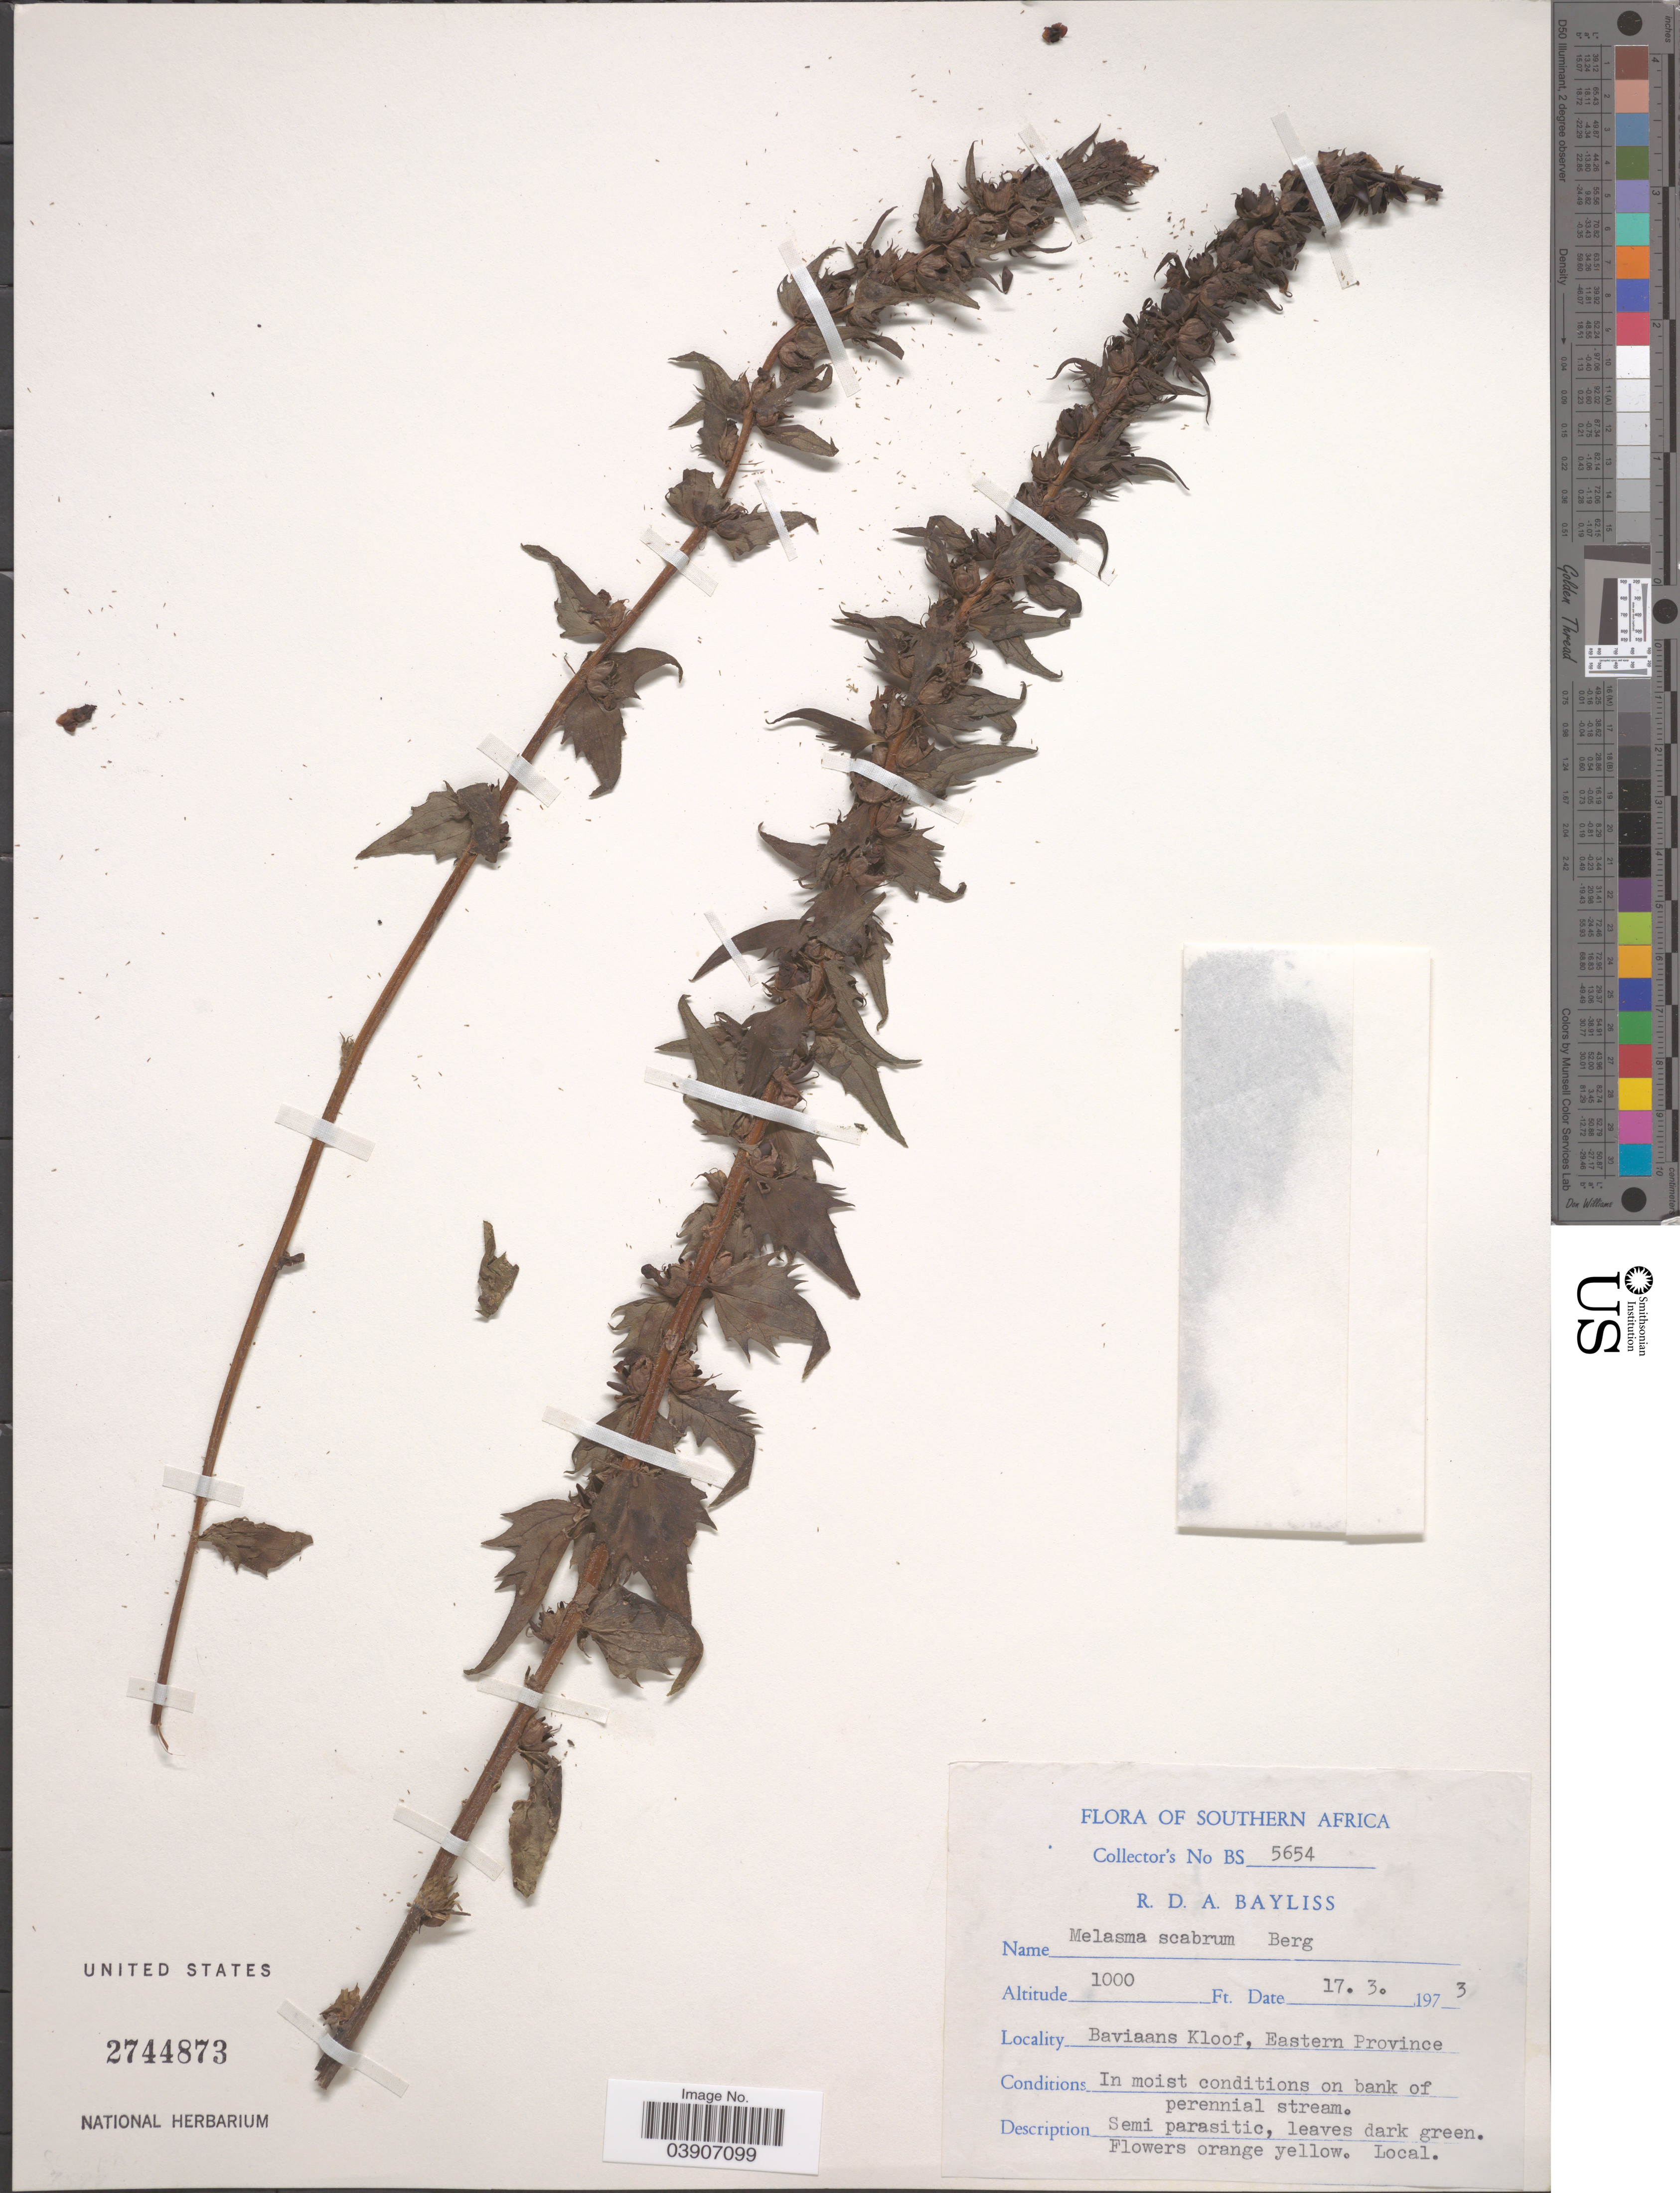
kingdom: Plantae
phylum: Tracheophyta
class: Magnoliopsida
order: Lamiales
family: Orobanchaceae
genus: Melasma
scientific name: Melasma scabrum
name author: P.J. Bergius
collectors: R. Bayliss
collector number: BS 5654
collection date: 1973-03-17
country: South Africa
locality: Southern Africa. Baviaans Kloof.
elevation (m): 305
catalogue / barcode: US 2744873